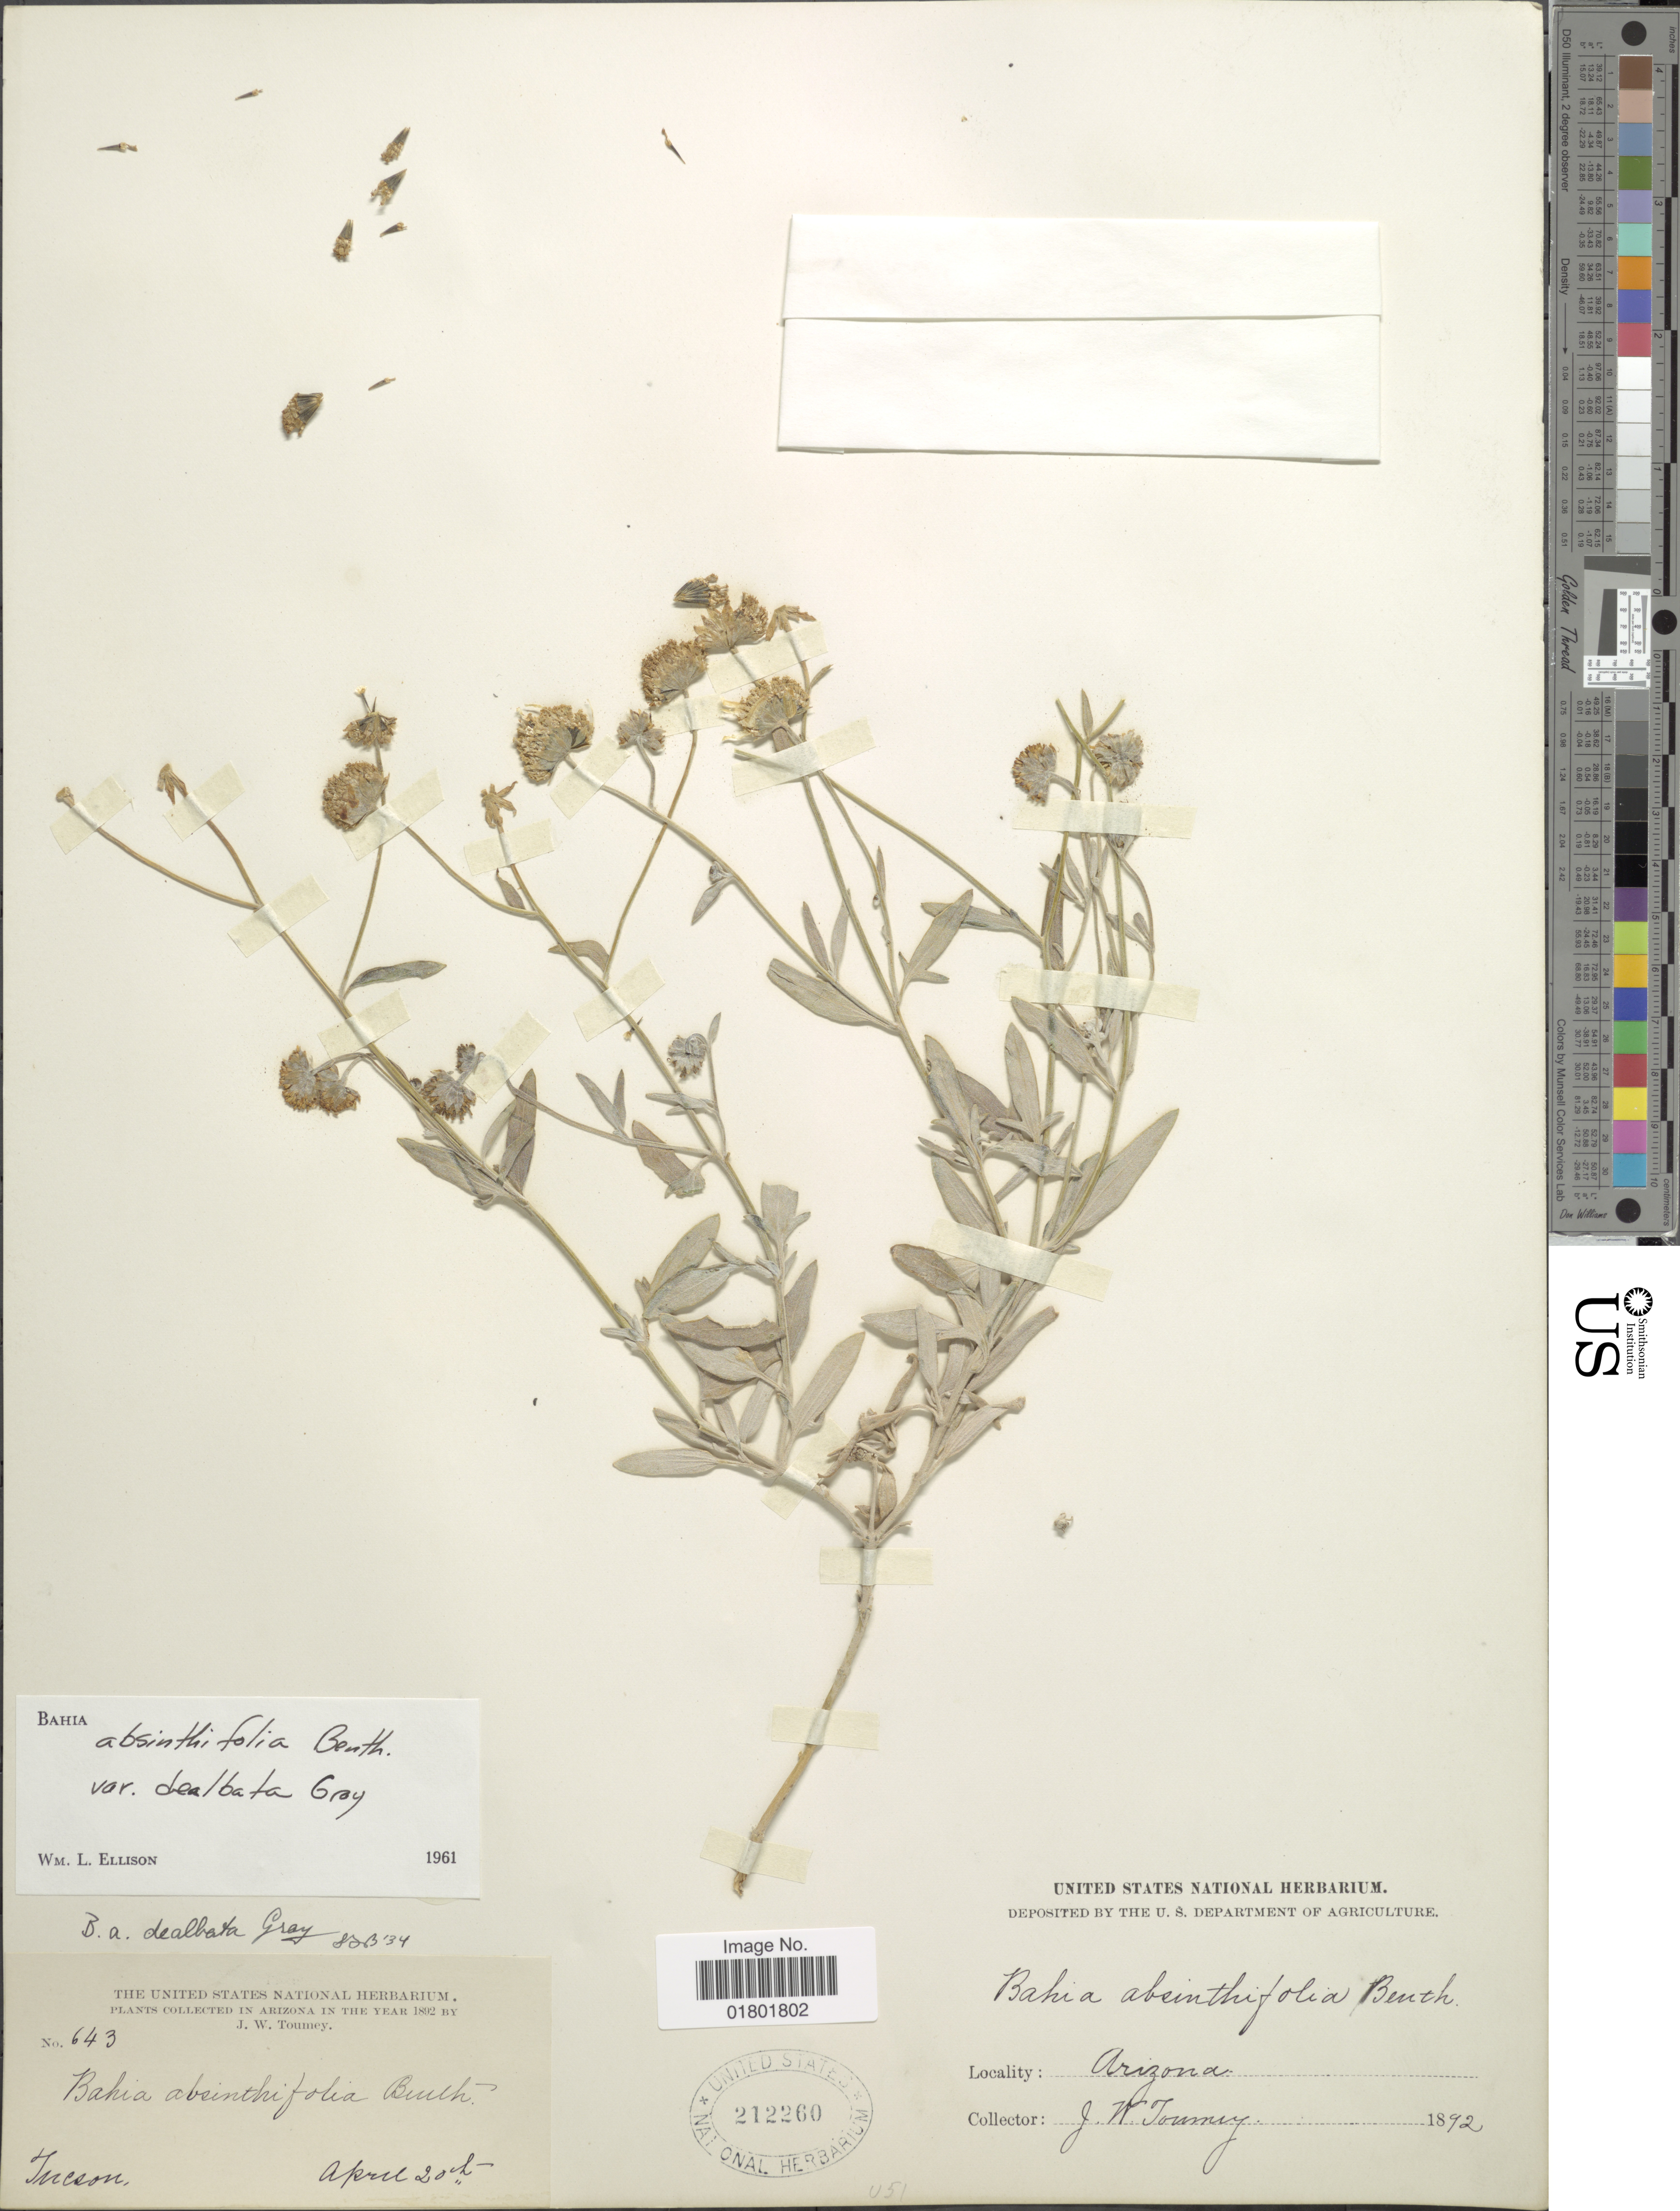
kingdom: Plantae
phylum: Tracheophyta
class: Magnoliopsida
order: Asterales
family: Asteraceae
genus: Bahia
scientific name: Bahia absinthifolia var. dealbata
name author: A. Gray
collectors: J. W. Toumey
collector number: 643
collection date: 1892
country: United States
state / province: Arizona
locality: Tucson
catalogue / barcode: US 212260